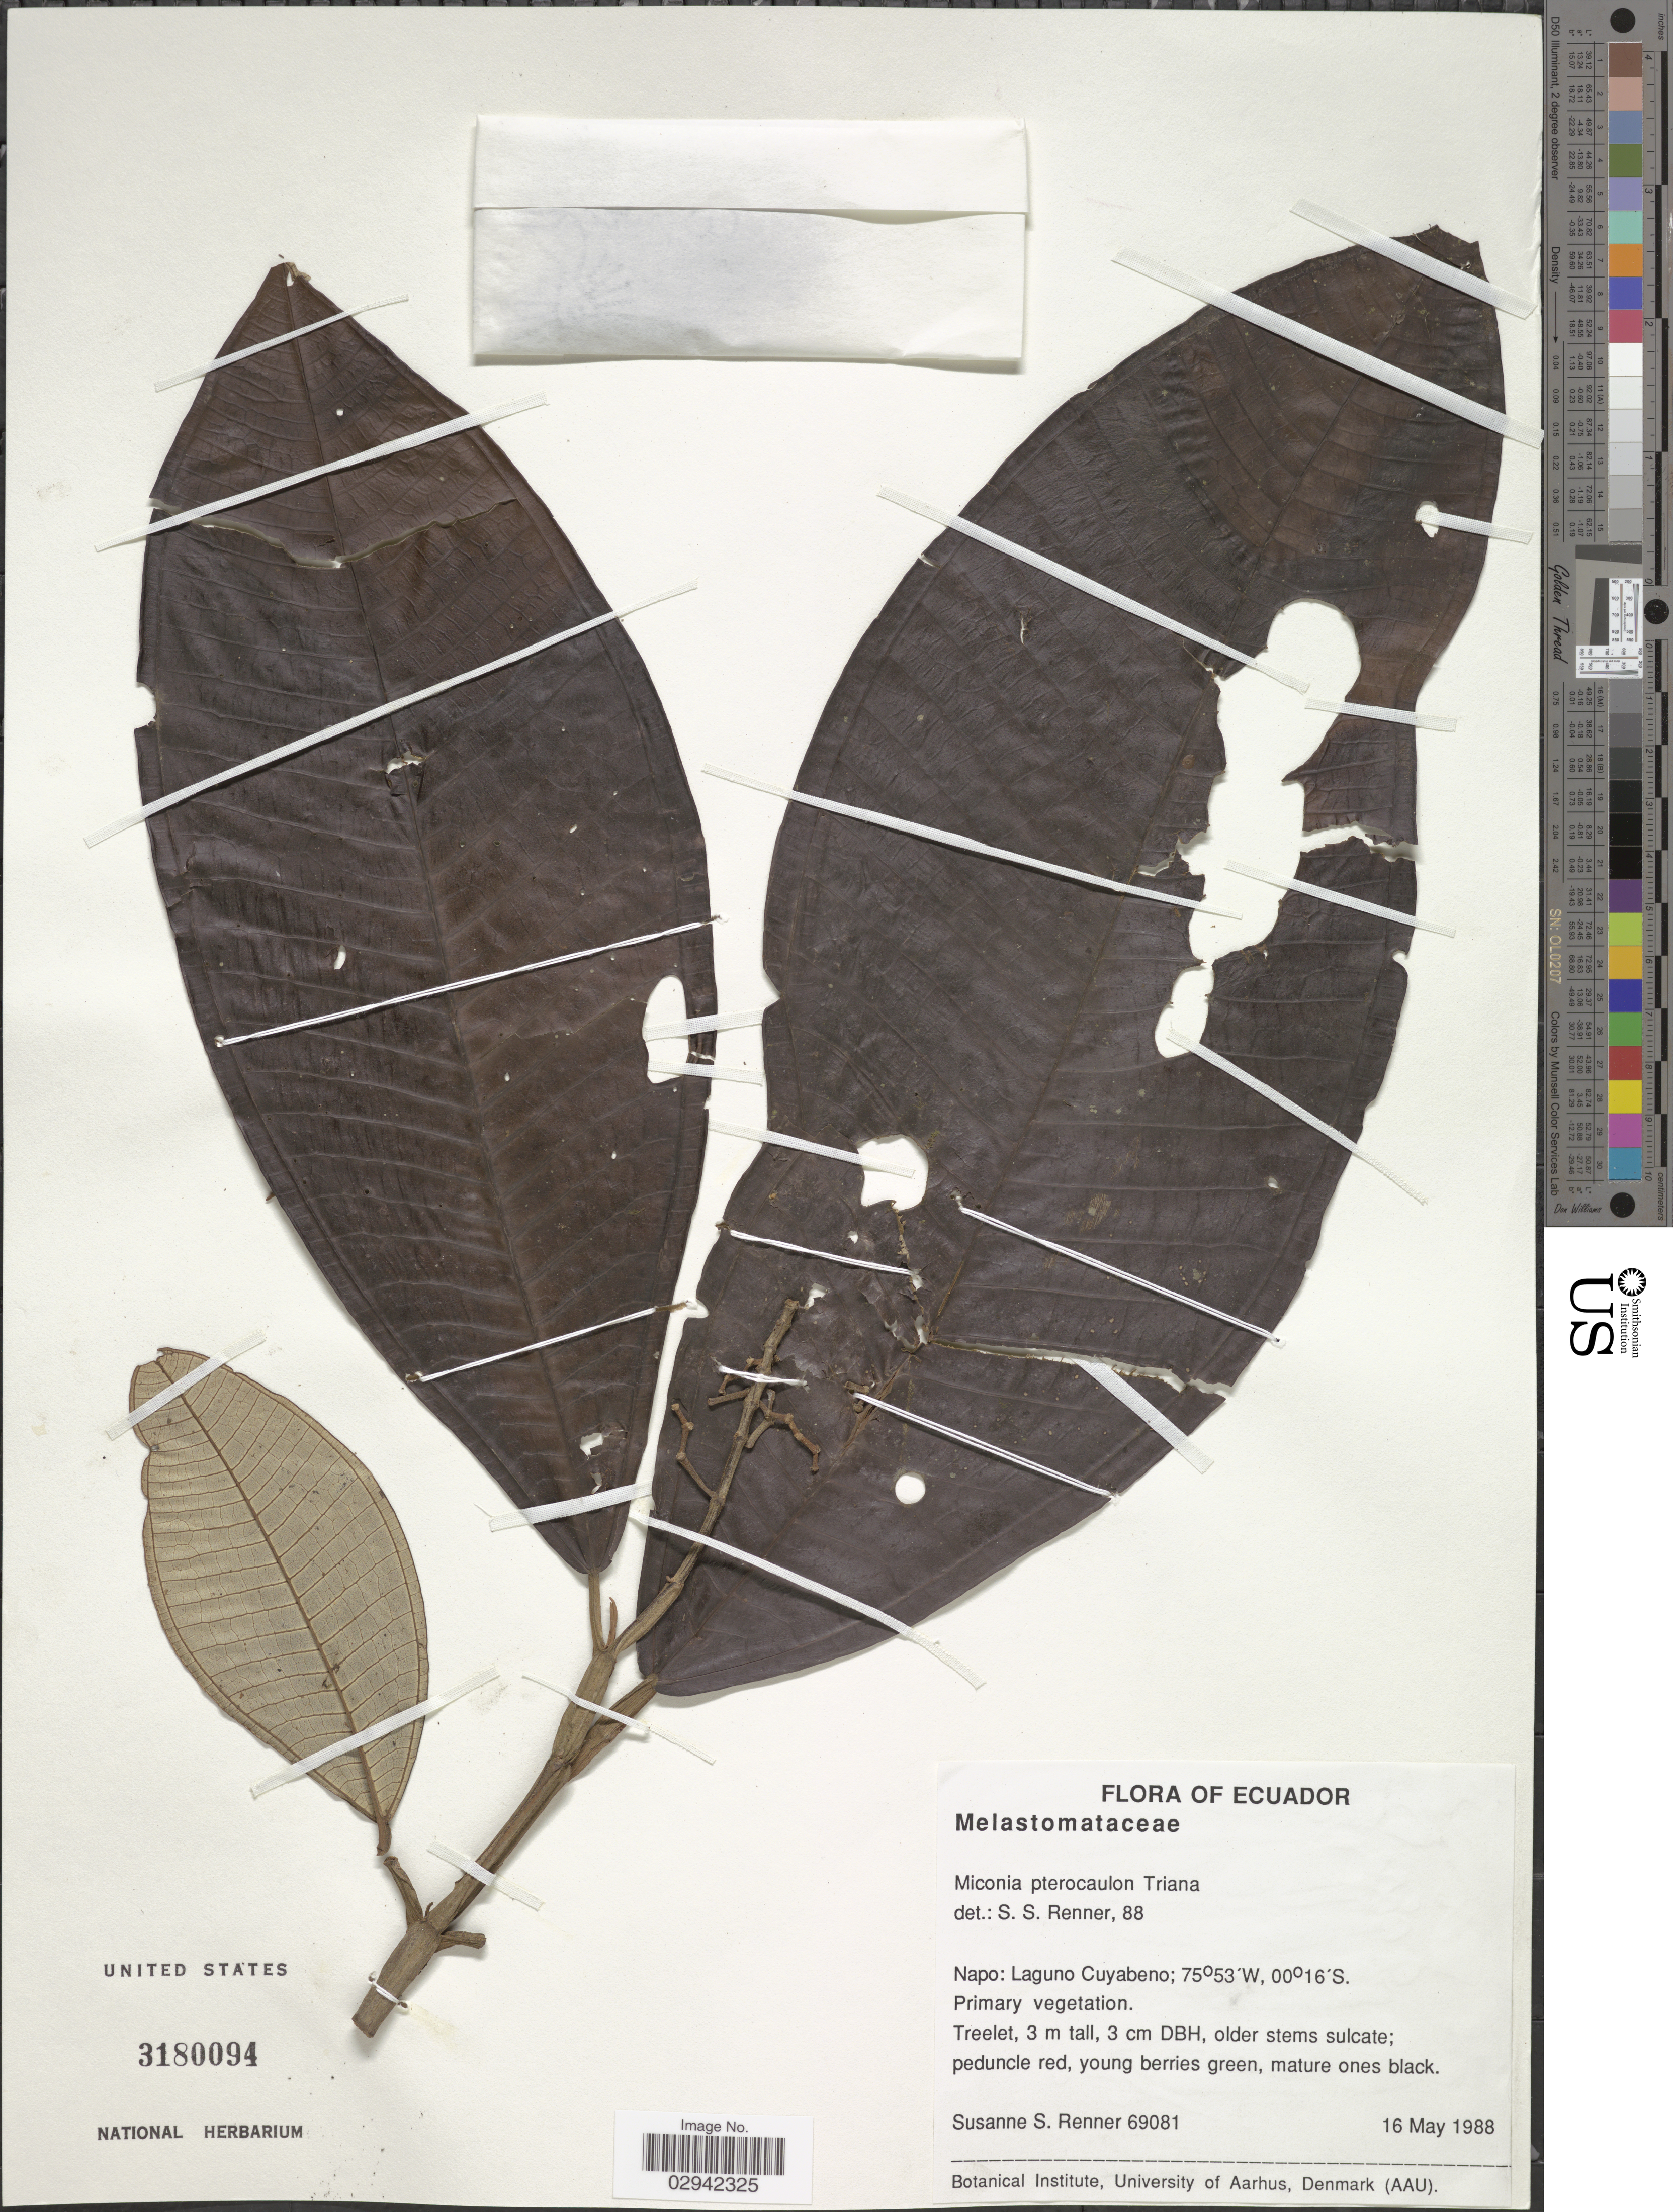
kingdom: Plantae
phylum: Tracheophyta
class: Magnoliopsida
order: Myrtales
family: Melastomataceae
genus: Miconia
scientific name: Miconia pterocaulon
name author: Triana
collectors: S. S. Renner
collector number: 69081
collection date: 1988-05-16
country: Ecuador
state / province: Napo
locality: Laguno Cuyabeno.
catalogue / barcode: US 3180094